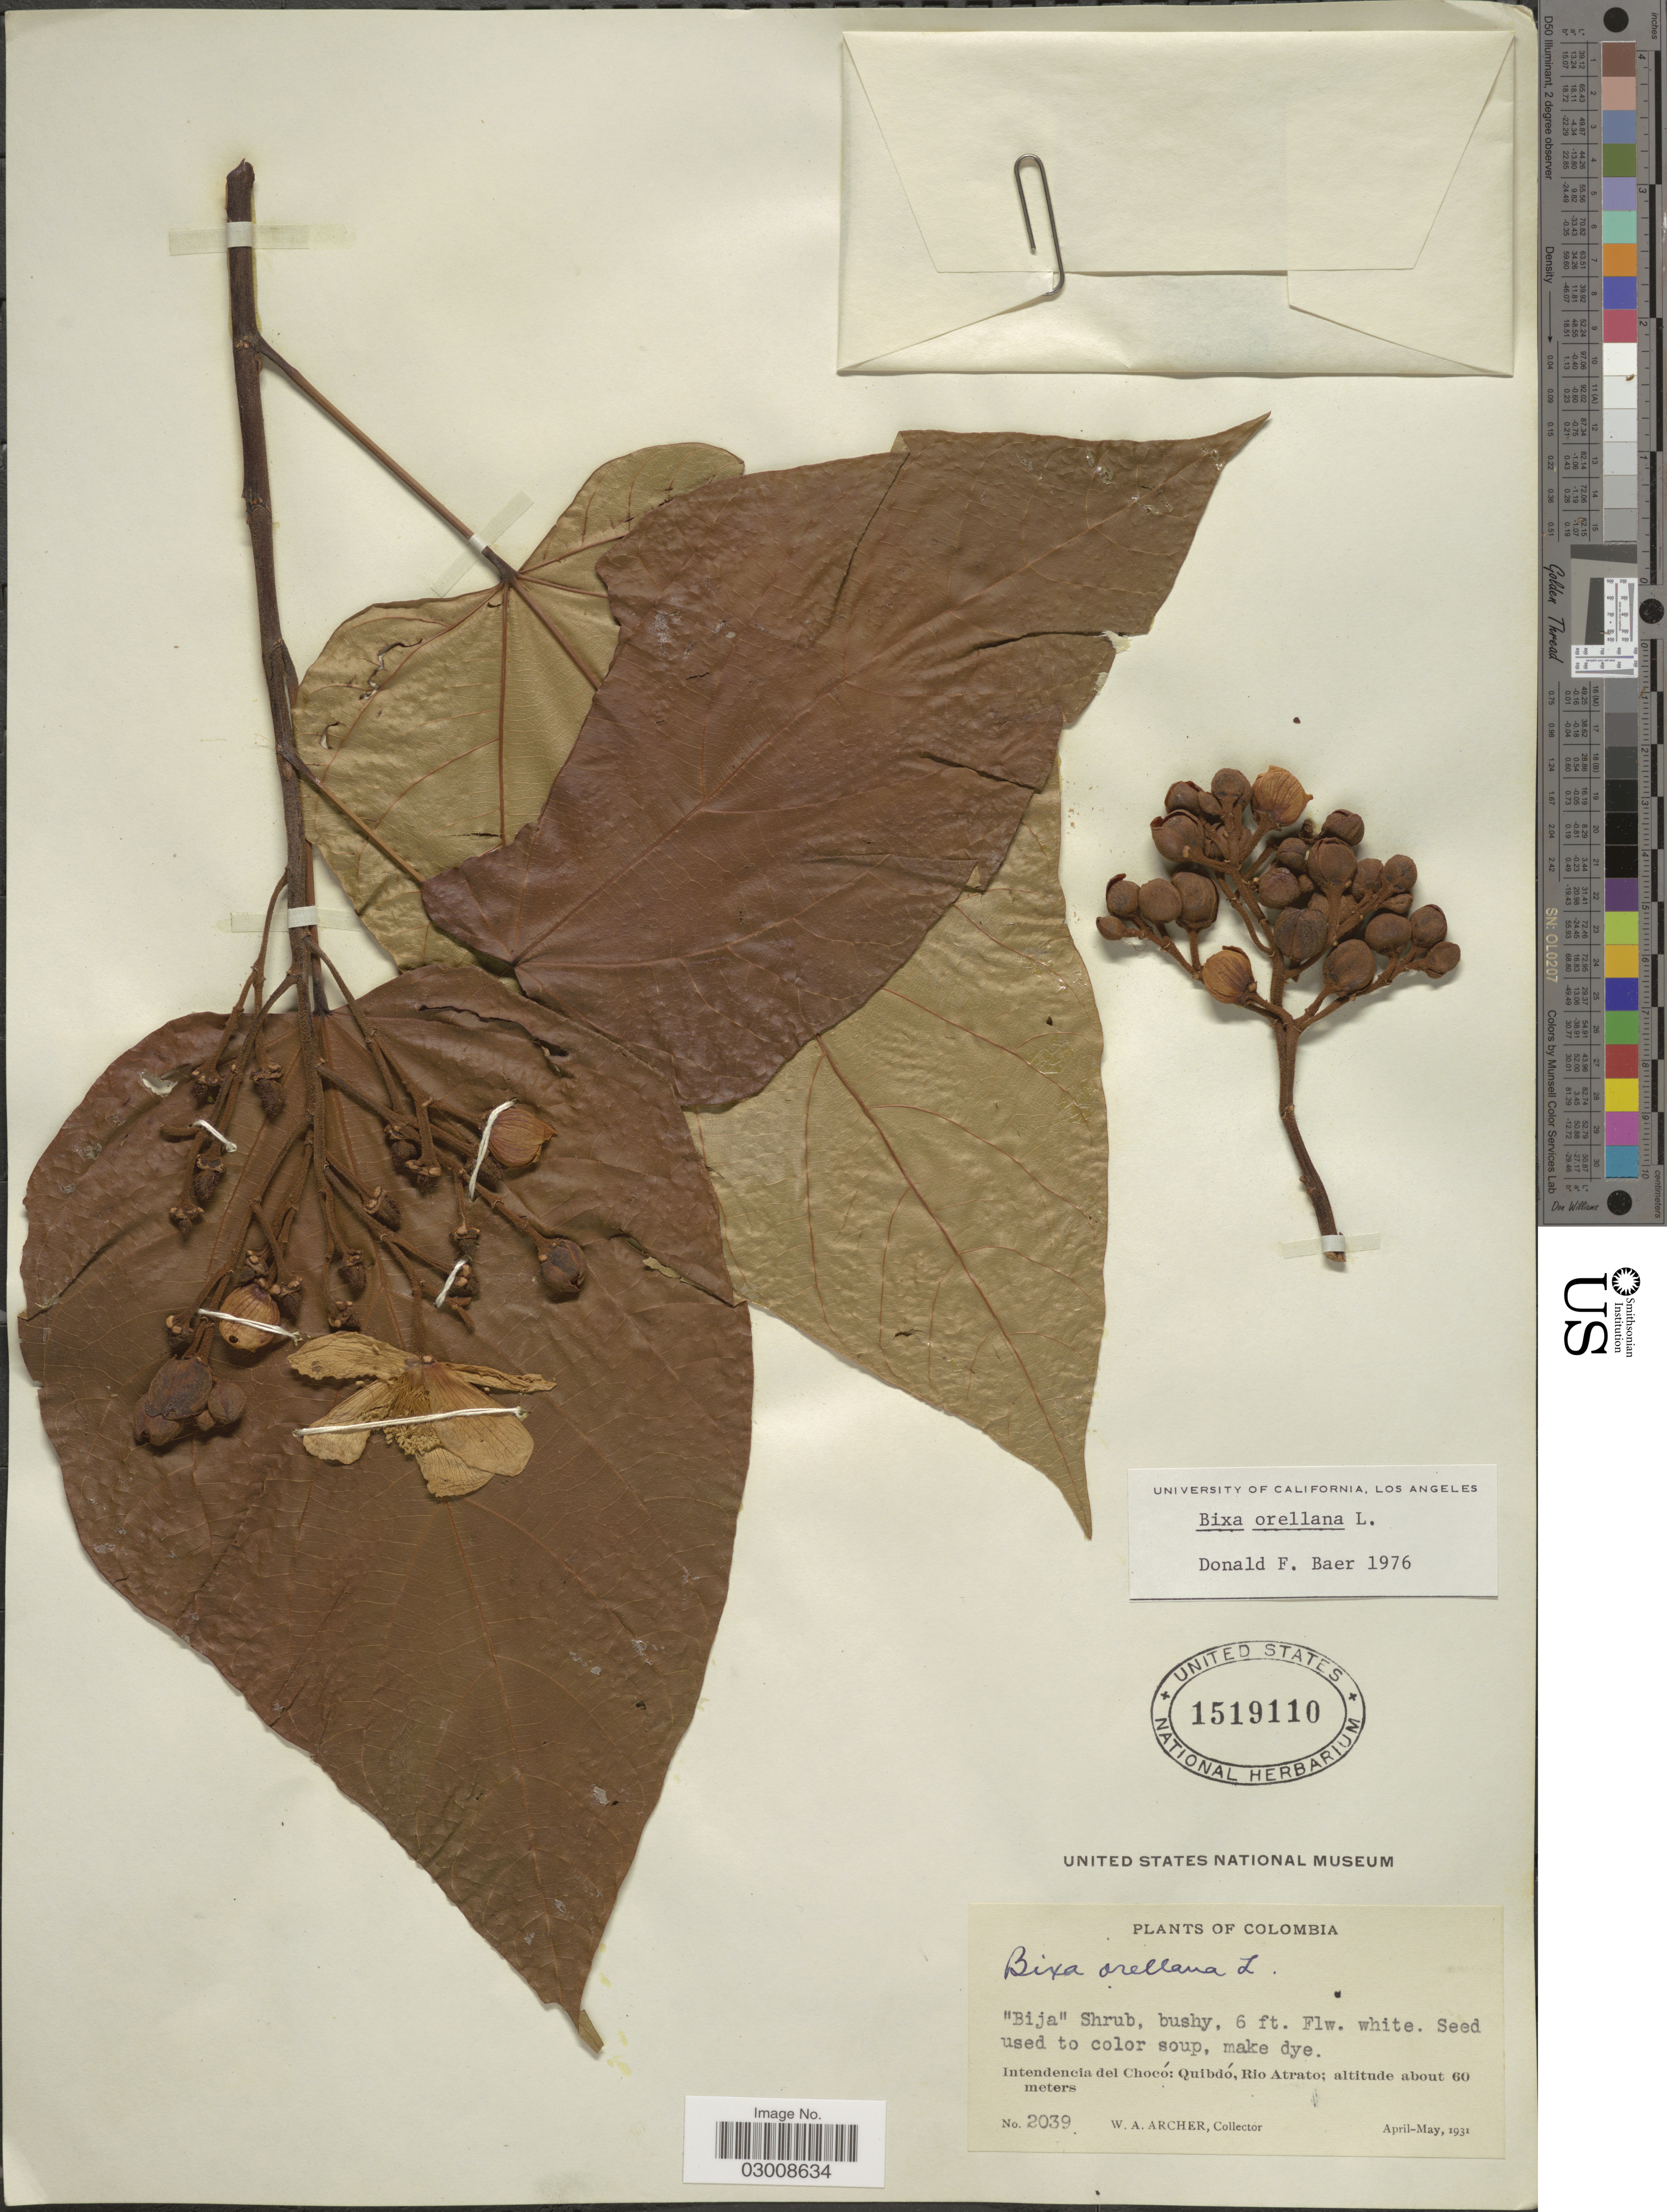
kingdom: Plantae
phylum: Tracheophyta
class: Magnoliopsida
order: Malvales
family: Bixaceae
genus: Bixa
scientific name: Bixa orellana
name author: L.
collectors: W. Archer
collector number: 2039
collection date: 1931-04/1931-05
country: Colombia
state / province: Chocó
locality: Intendencia del Chocó: Quibdó, Rio Atrato.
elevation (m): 60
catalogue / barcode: US 1519110